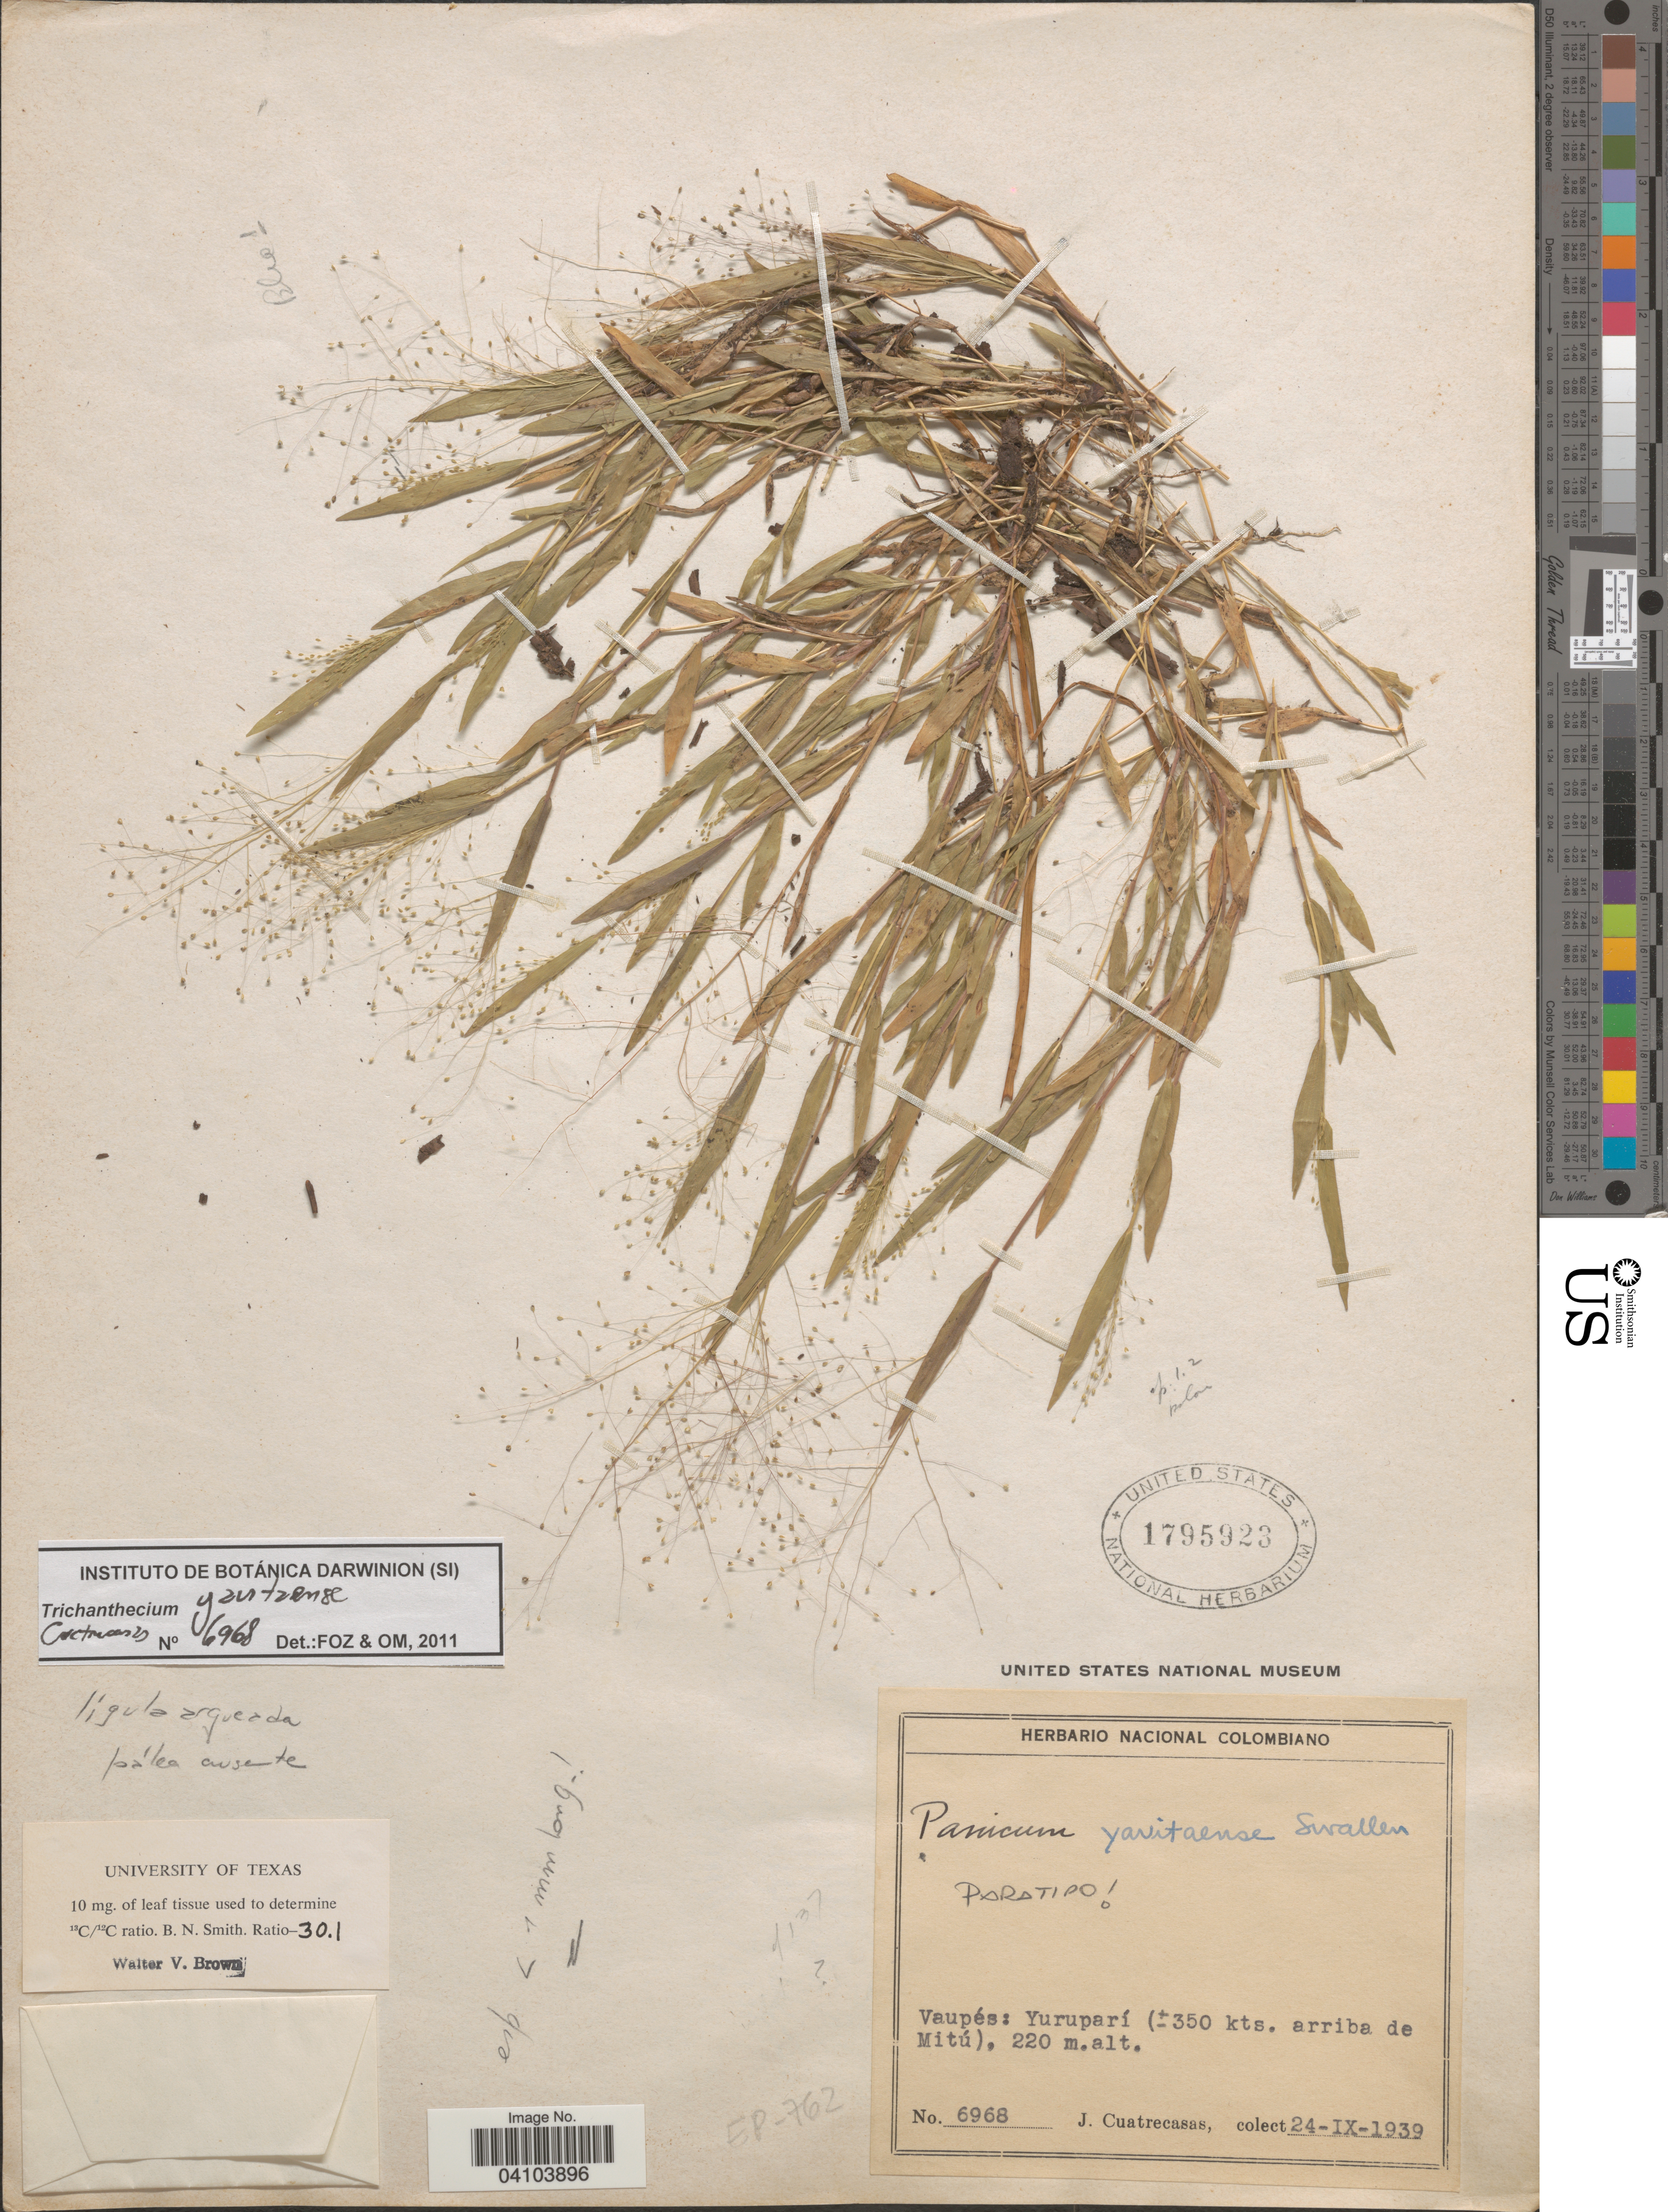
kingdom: Plantae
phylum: Tracheophyta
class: Liliopsida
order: Poales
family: Poaceae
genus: Trichanthecium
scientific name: Trichanthecium yavitaense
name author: (Swallen) Zuloaga & Morrone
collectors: J. Cuatrecasas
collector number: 6968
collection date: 1939-09-24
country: Colombia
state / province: Vaupés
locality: Yuruparí (±350 kts. arriba de Mitú).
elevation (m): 220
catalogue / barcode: US 1795923